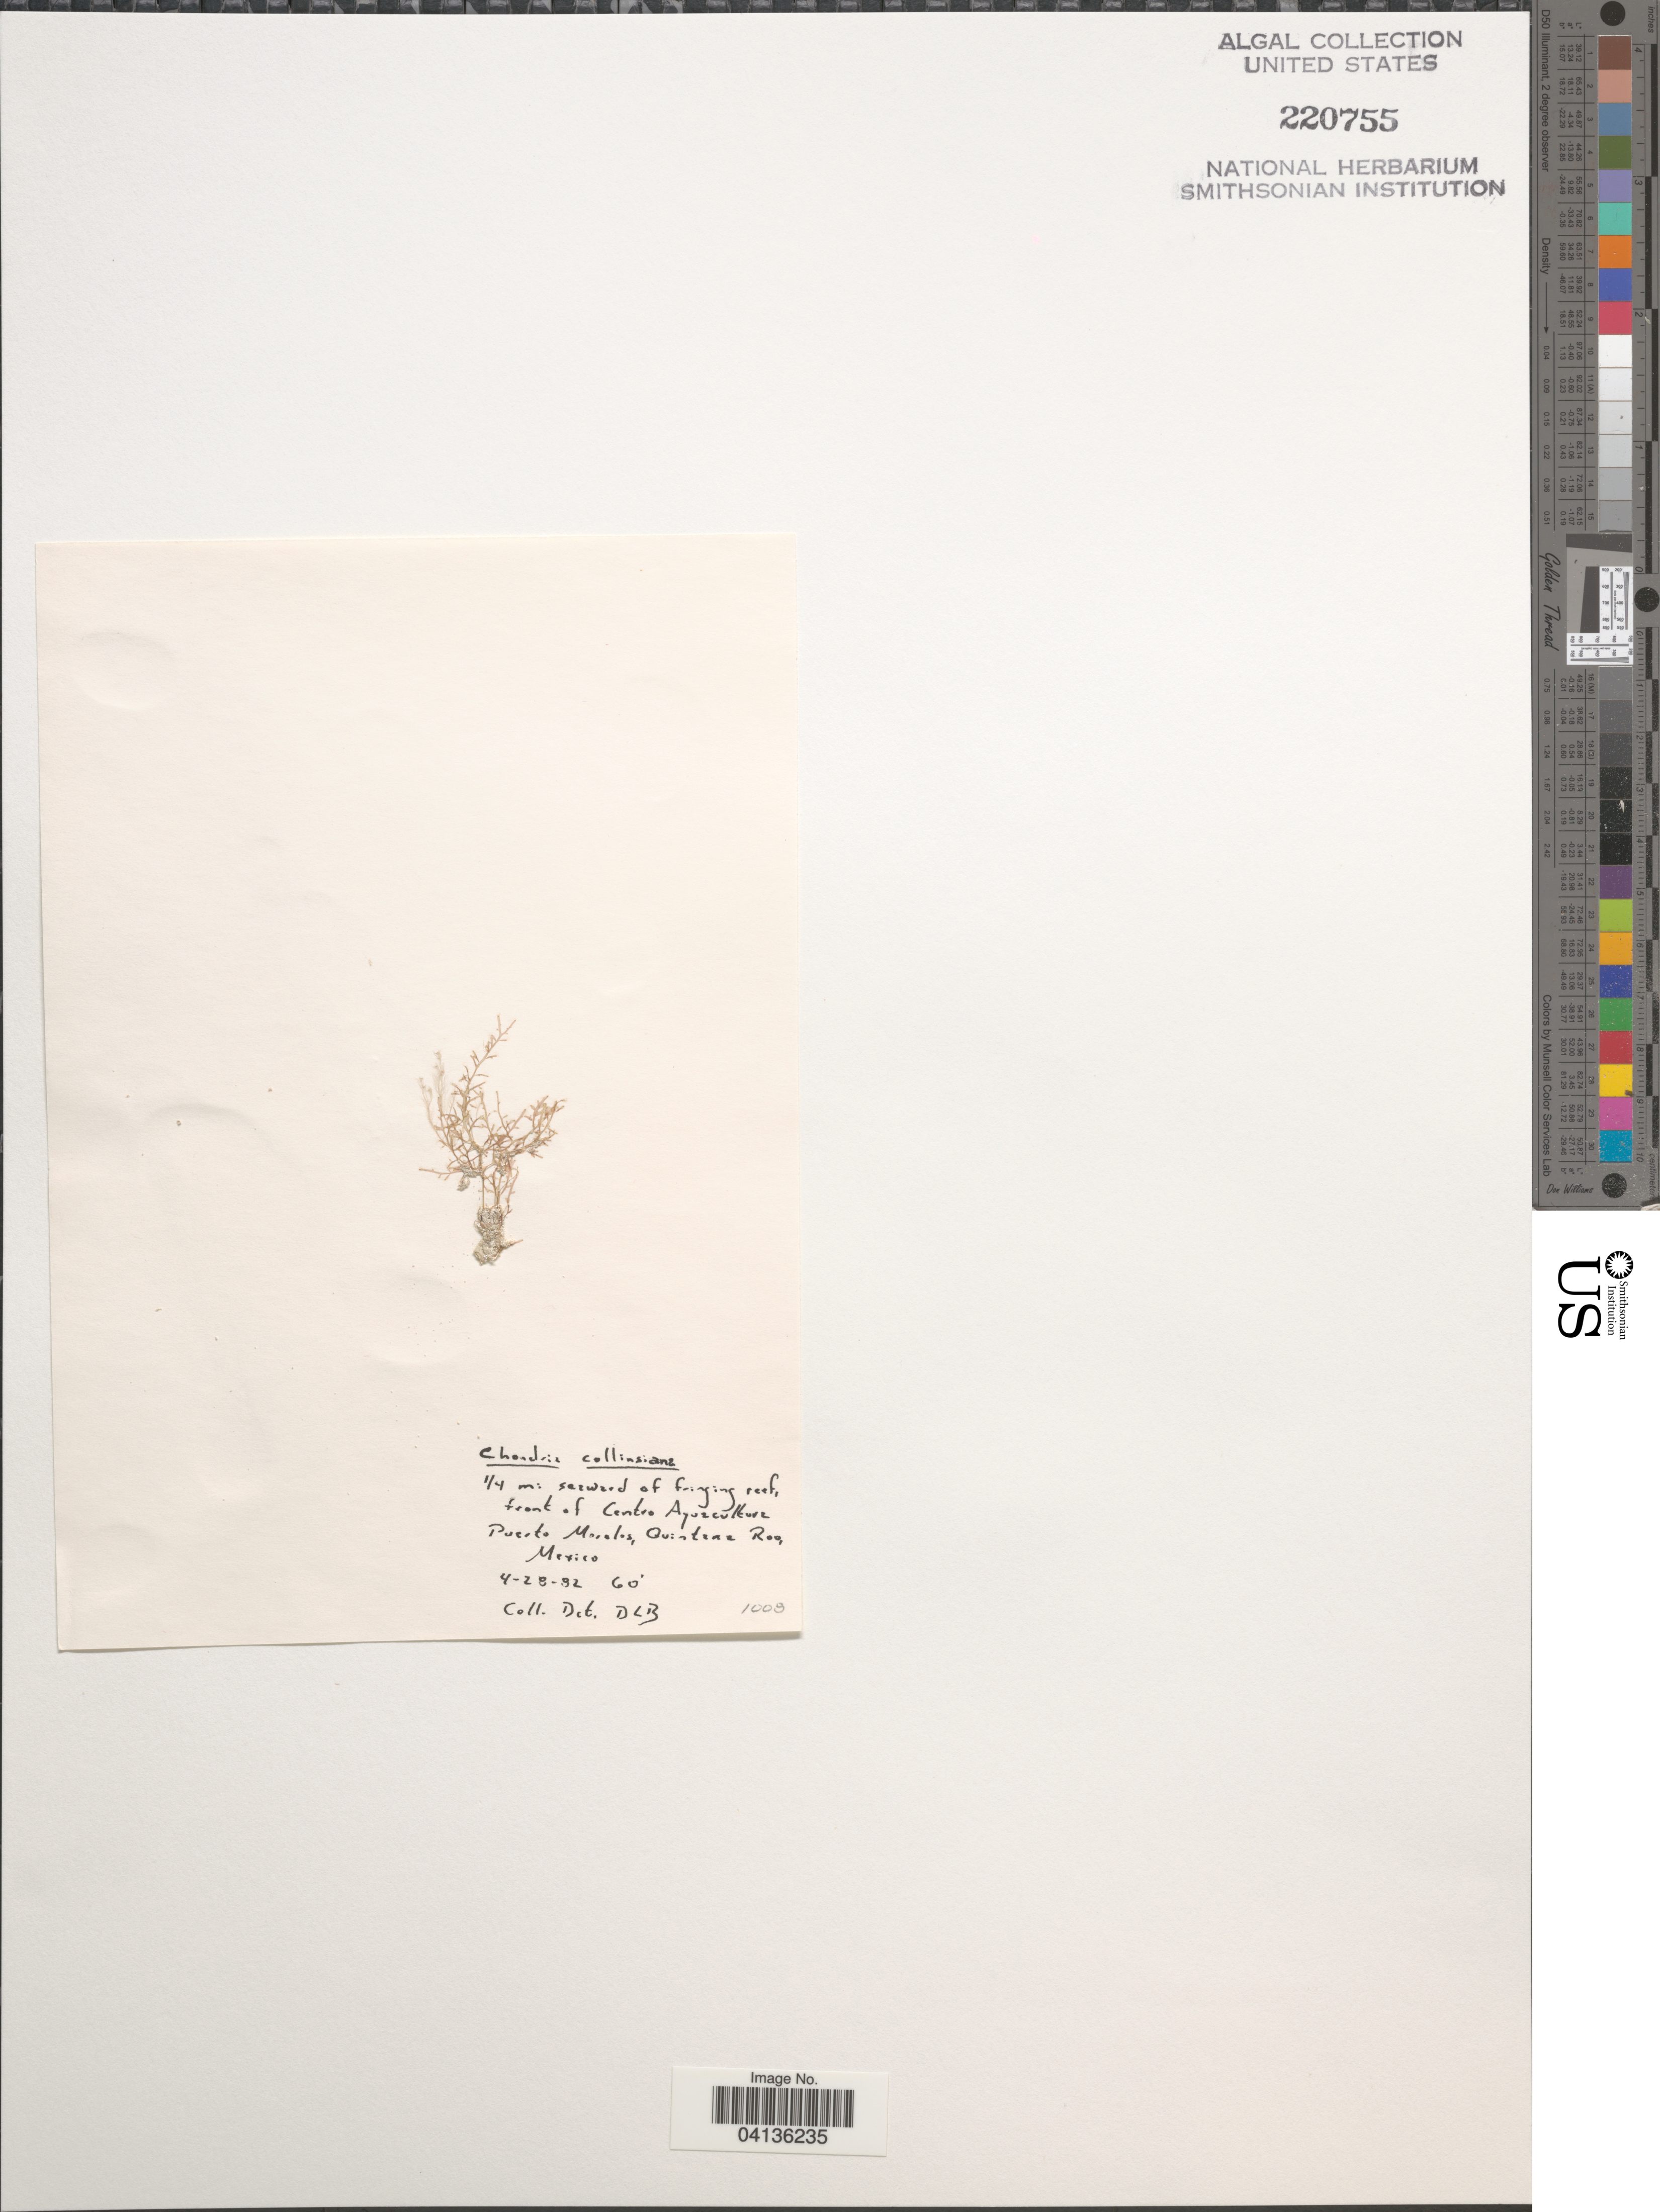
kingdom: Plantae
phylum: Rhodophyta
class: Florideophyceae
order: Ceramiales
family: Rhodomelaceae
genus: Chondria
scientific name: Chondria collinsiana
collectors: D. L. B.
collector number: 1008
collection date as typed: Transcribed d/m/y: 28/4/82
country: Mexico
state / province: Quintana Roo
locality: ¼ mi seaward of fringing reef, front of Centro Aquacultura. Puerto Morelos.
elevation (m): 18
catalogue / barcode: US 220755